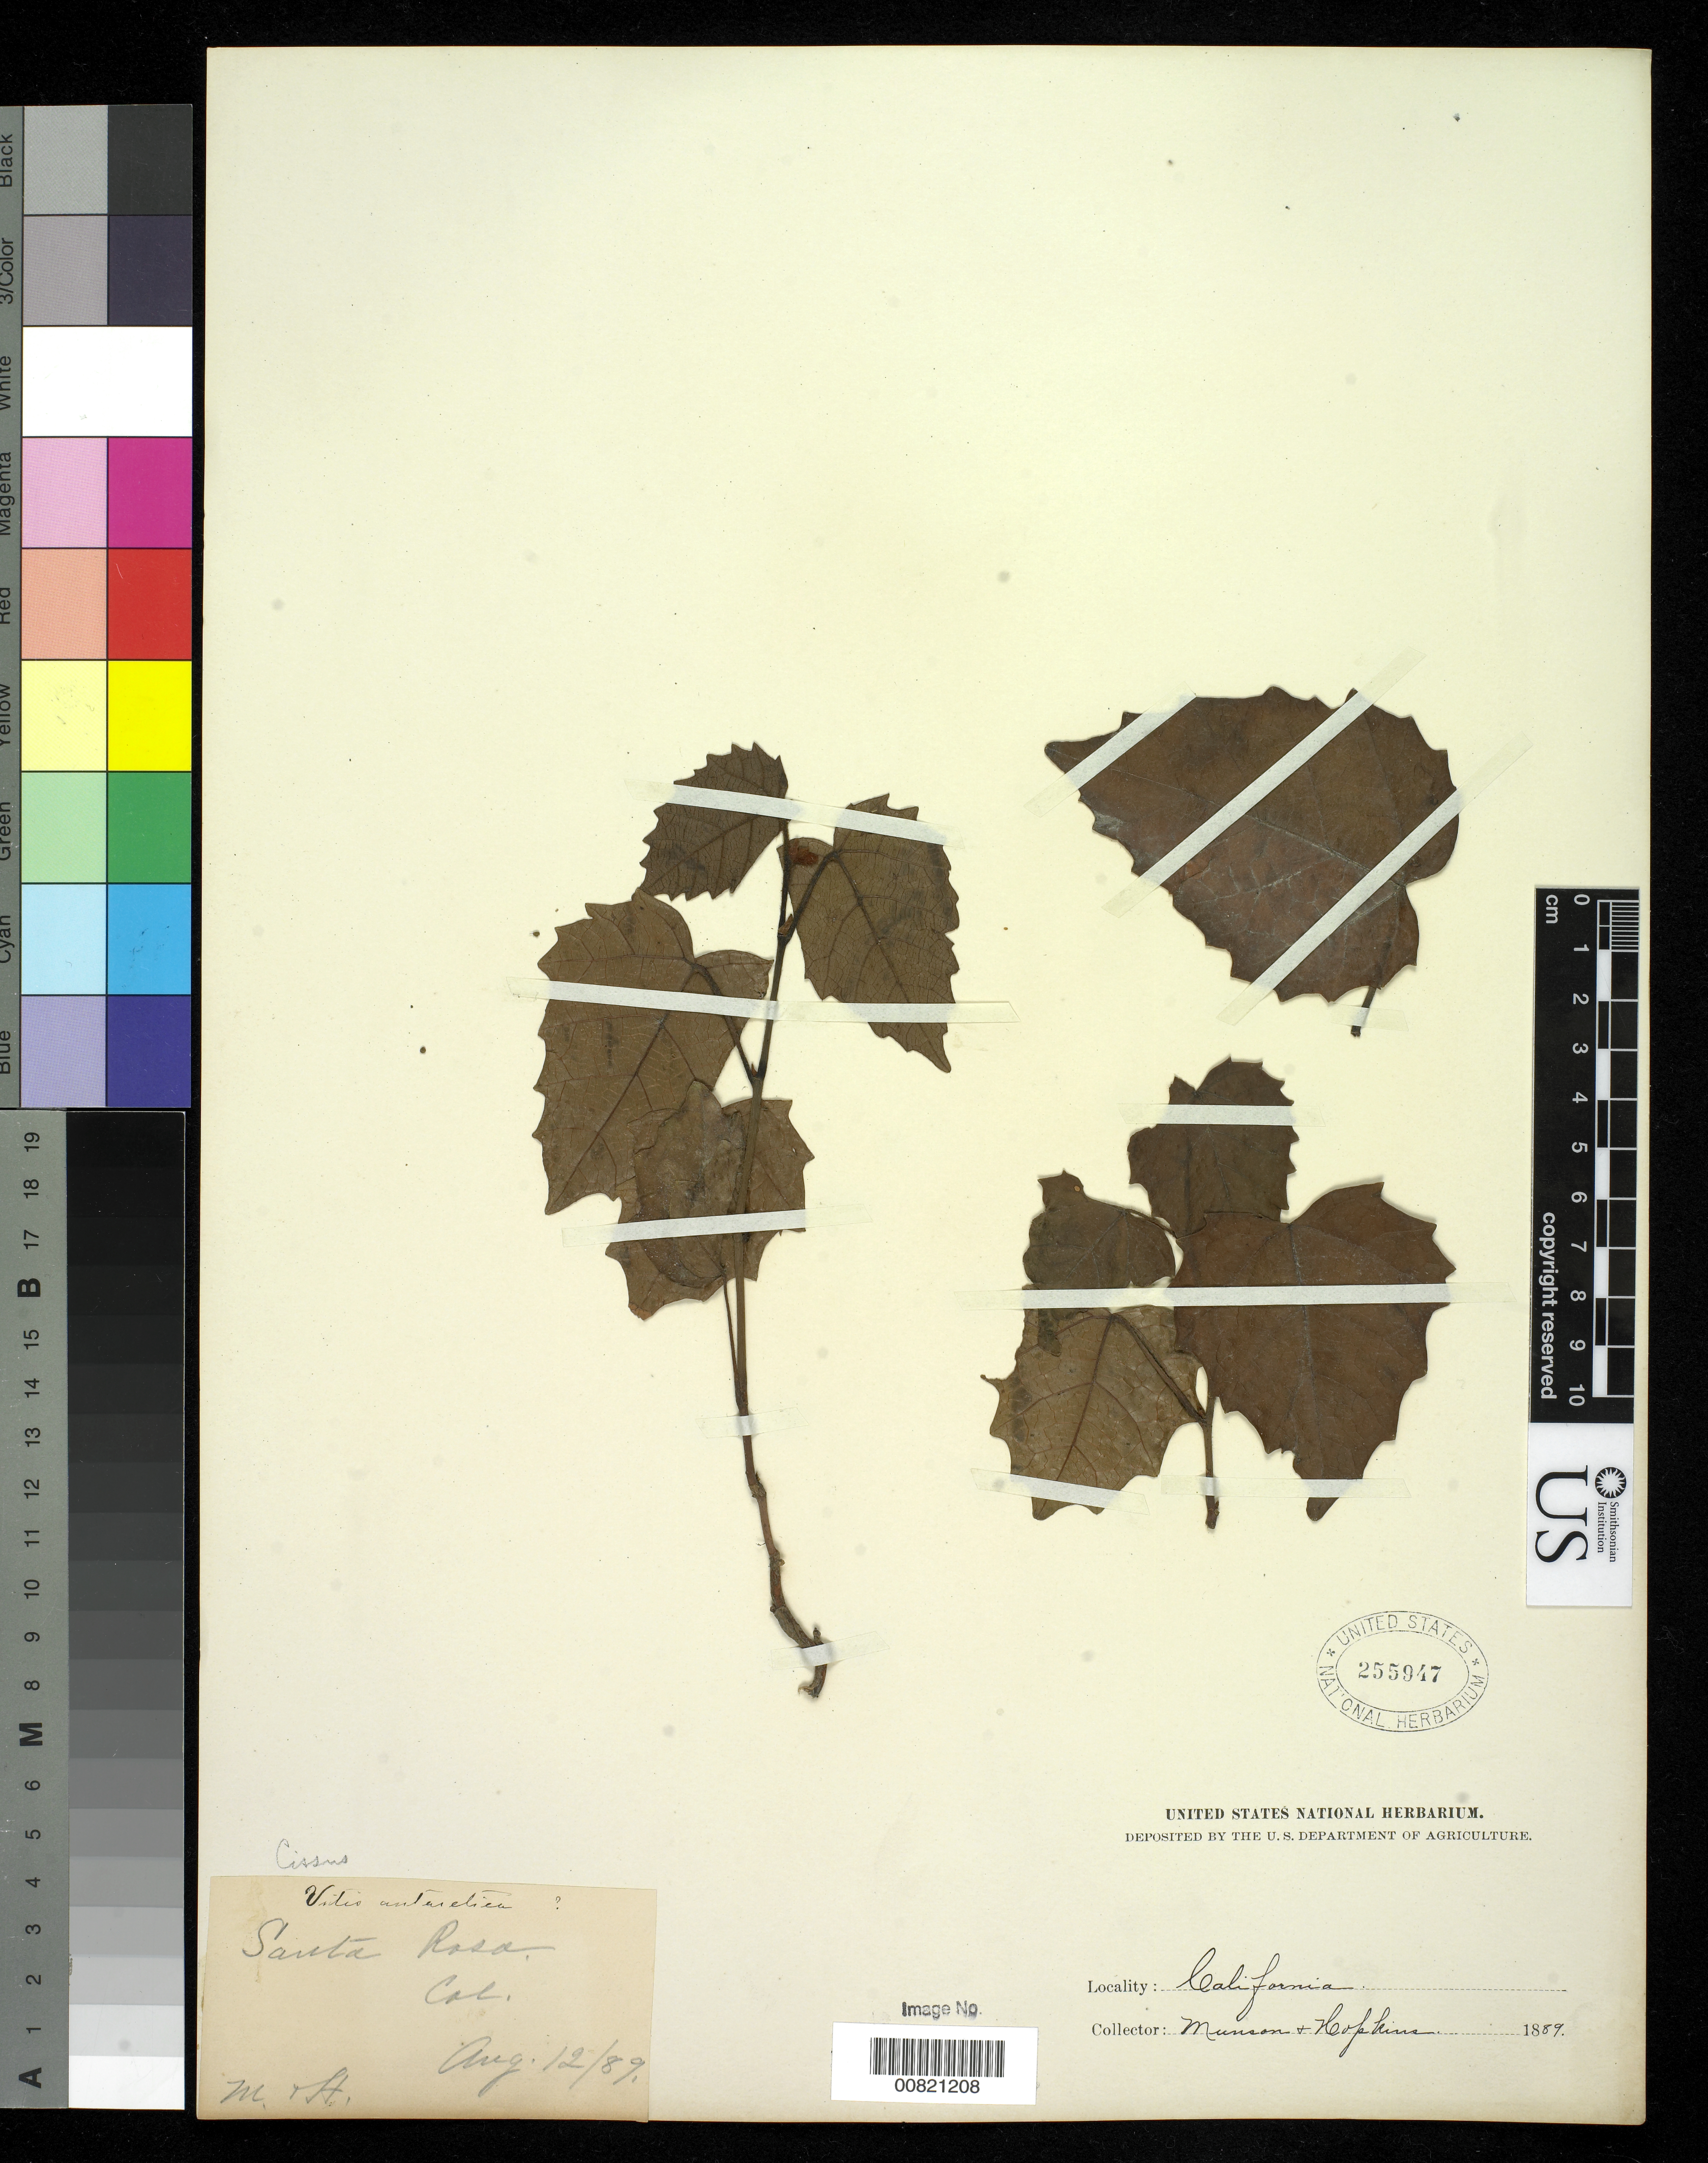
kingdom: Plantae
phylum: Tracheophyta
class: Magnoliopsida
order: Vitales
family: Vitaceae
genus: Cissus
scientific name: Cissus antarctica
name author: Vent.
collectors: T. V. Munson & -. Hopkins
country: United States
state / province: California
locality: Santa Rosa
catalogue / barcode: US 255947